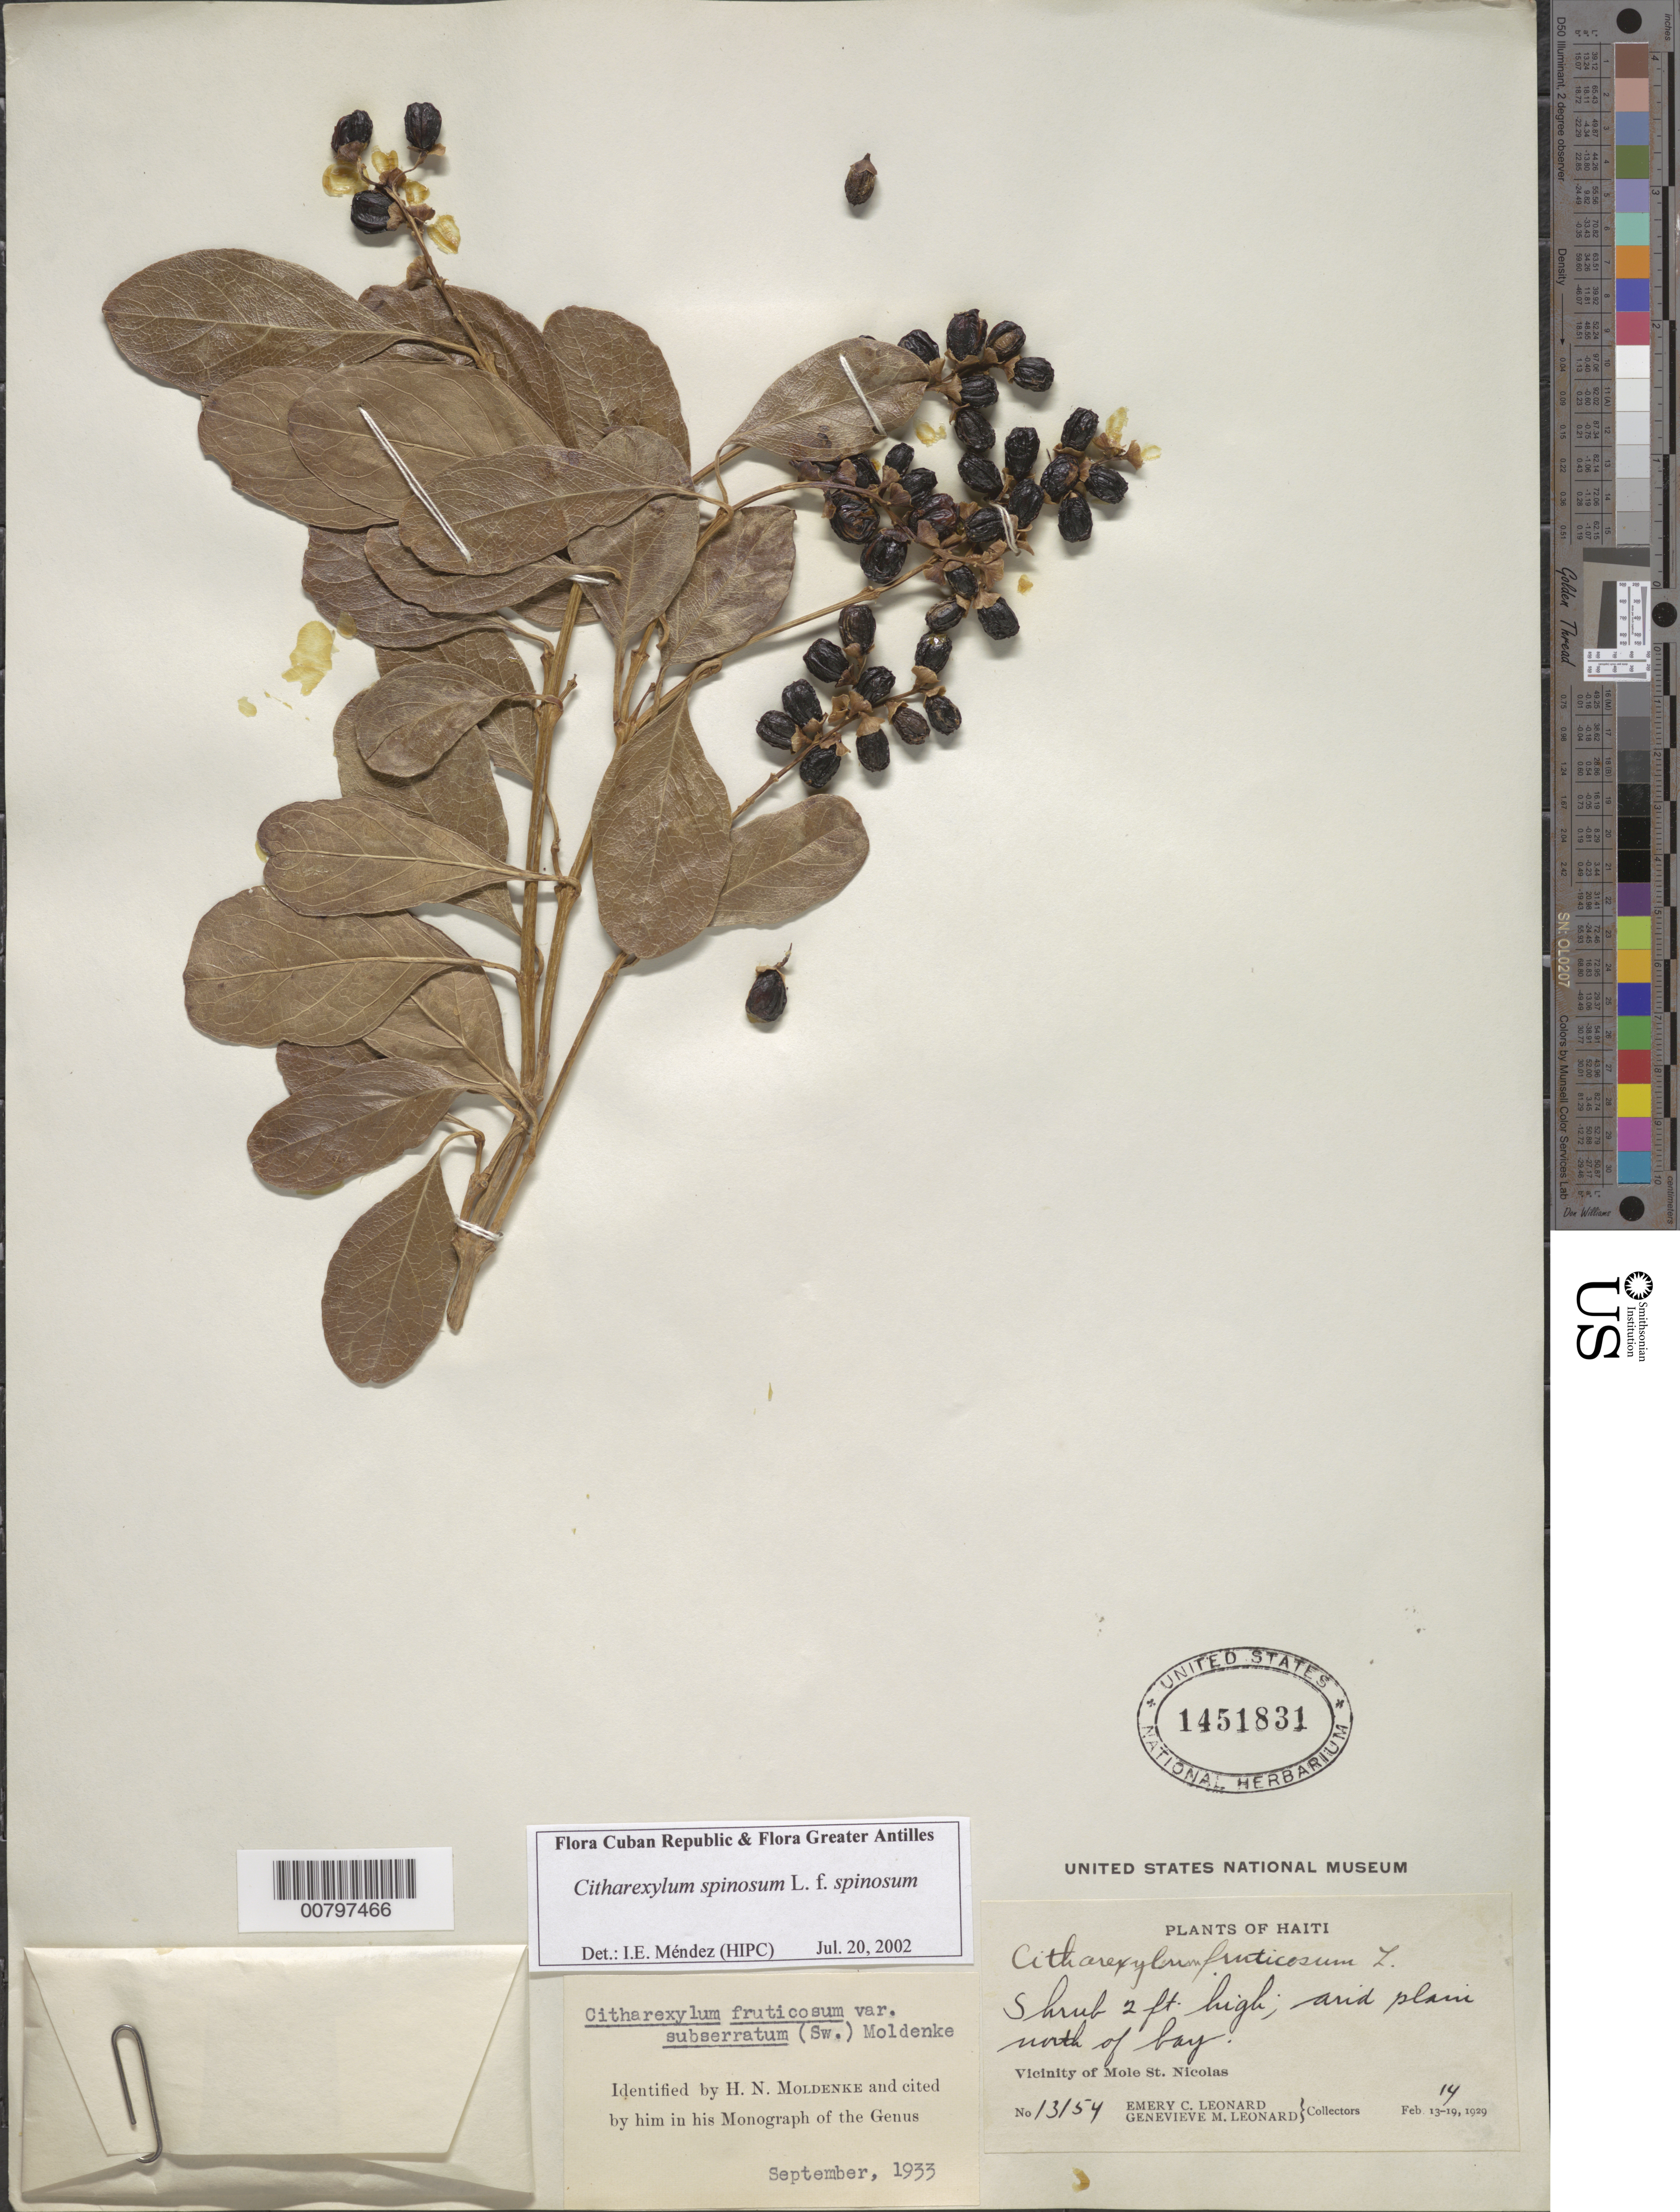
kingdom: Plantae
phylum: Tracheophyta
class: Magnoliopsida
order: Lamiales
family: Verbenaceae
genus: Citharexylum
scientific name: Citharexylum spinosum f. spinosum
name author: L.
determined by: Méndez, Isidro E., (HIPC)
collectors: E. C. Leonard & G. M. Leonard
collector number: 13154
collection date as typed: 14 Feb 1929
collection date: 1929-02-14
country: Haiti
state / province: Nord-Ouest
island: Hispaniola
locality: Vicinity of Mole St. Nicolas, S of town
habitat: Arid plain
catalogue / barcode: US 1451831